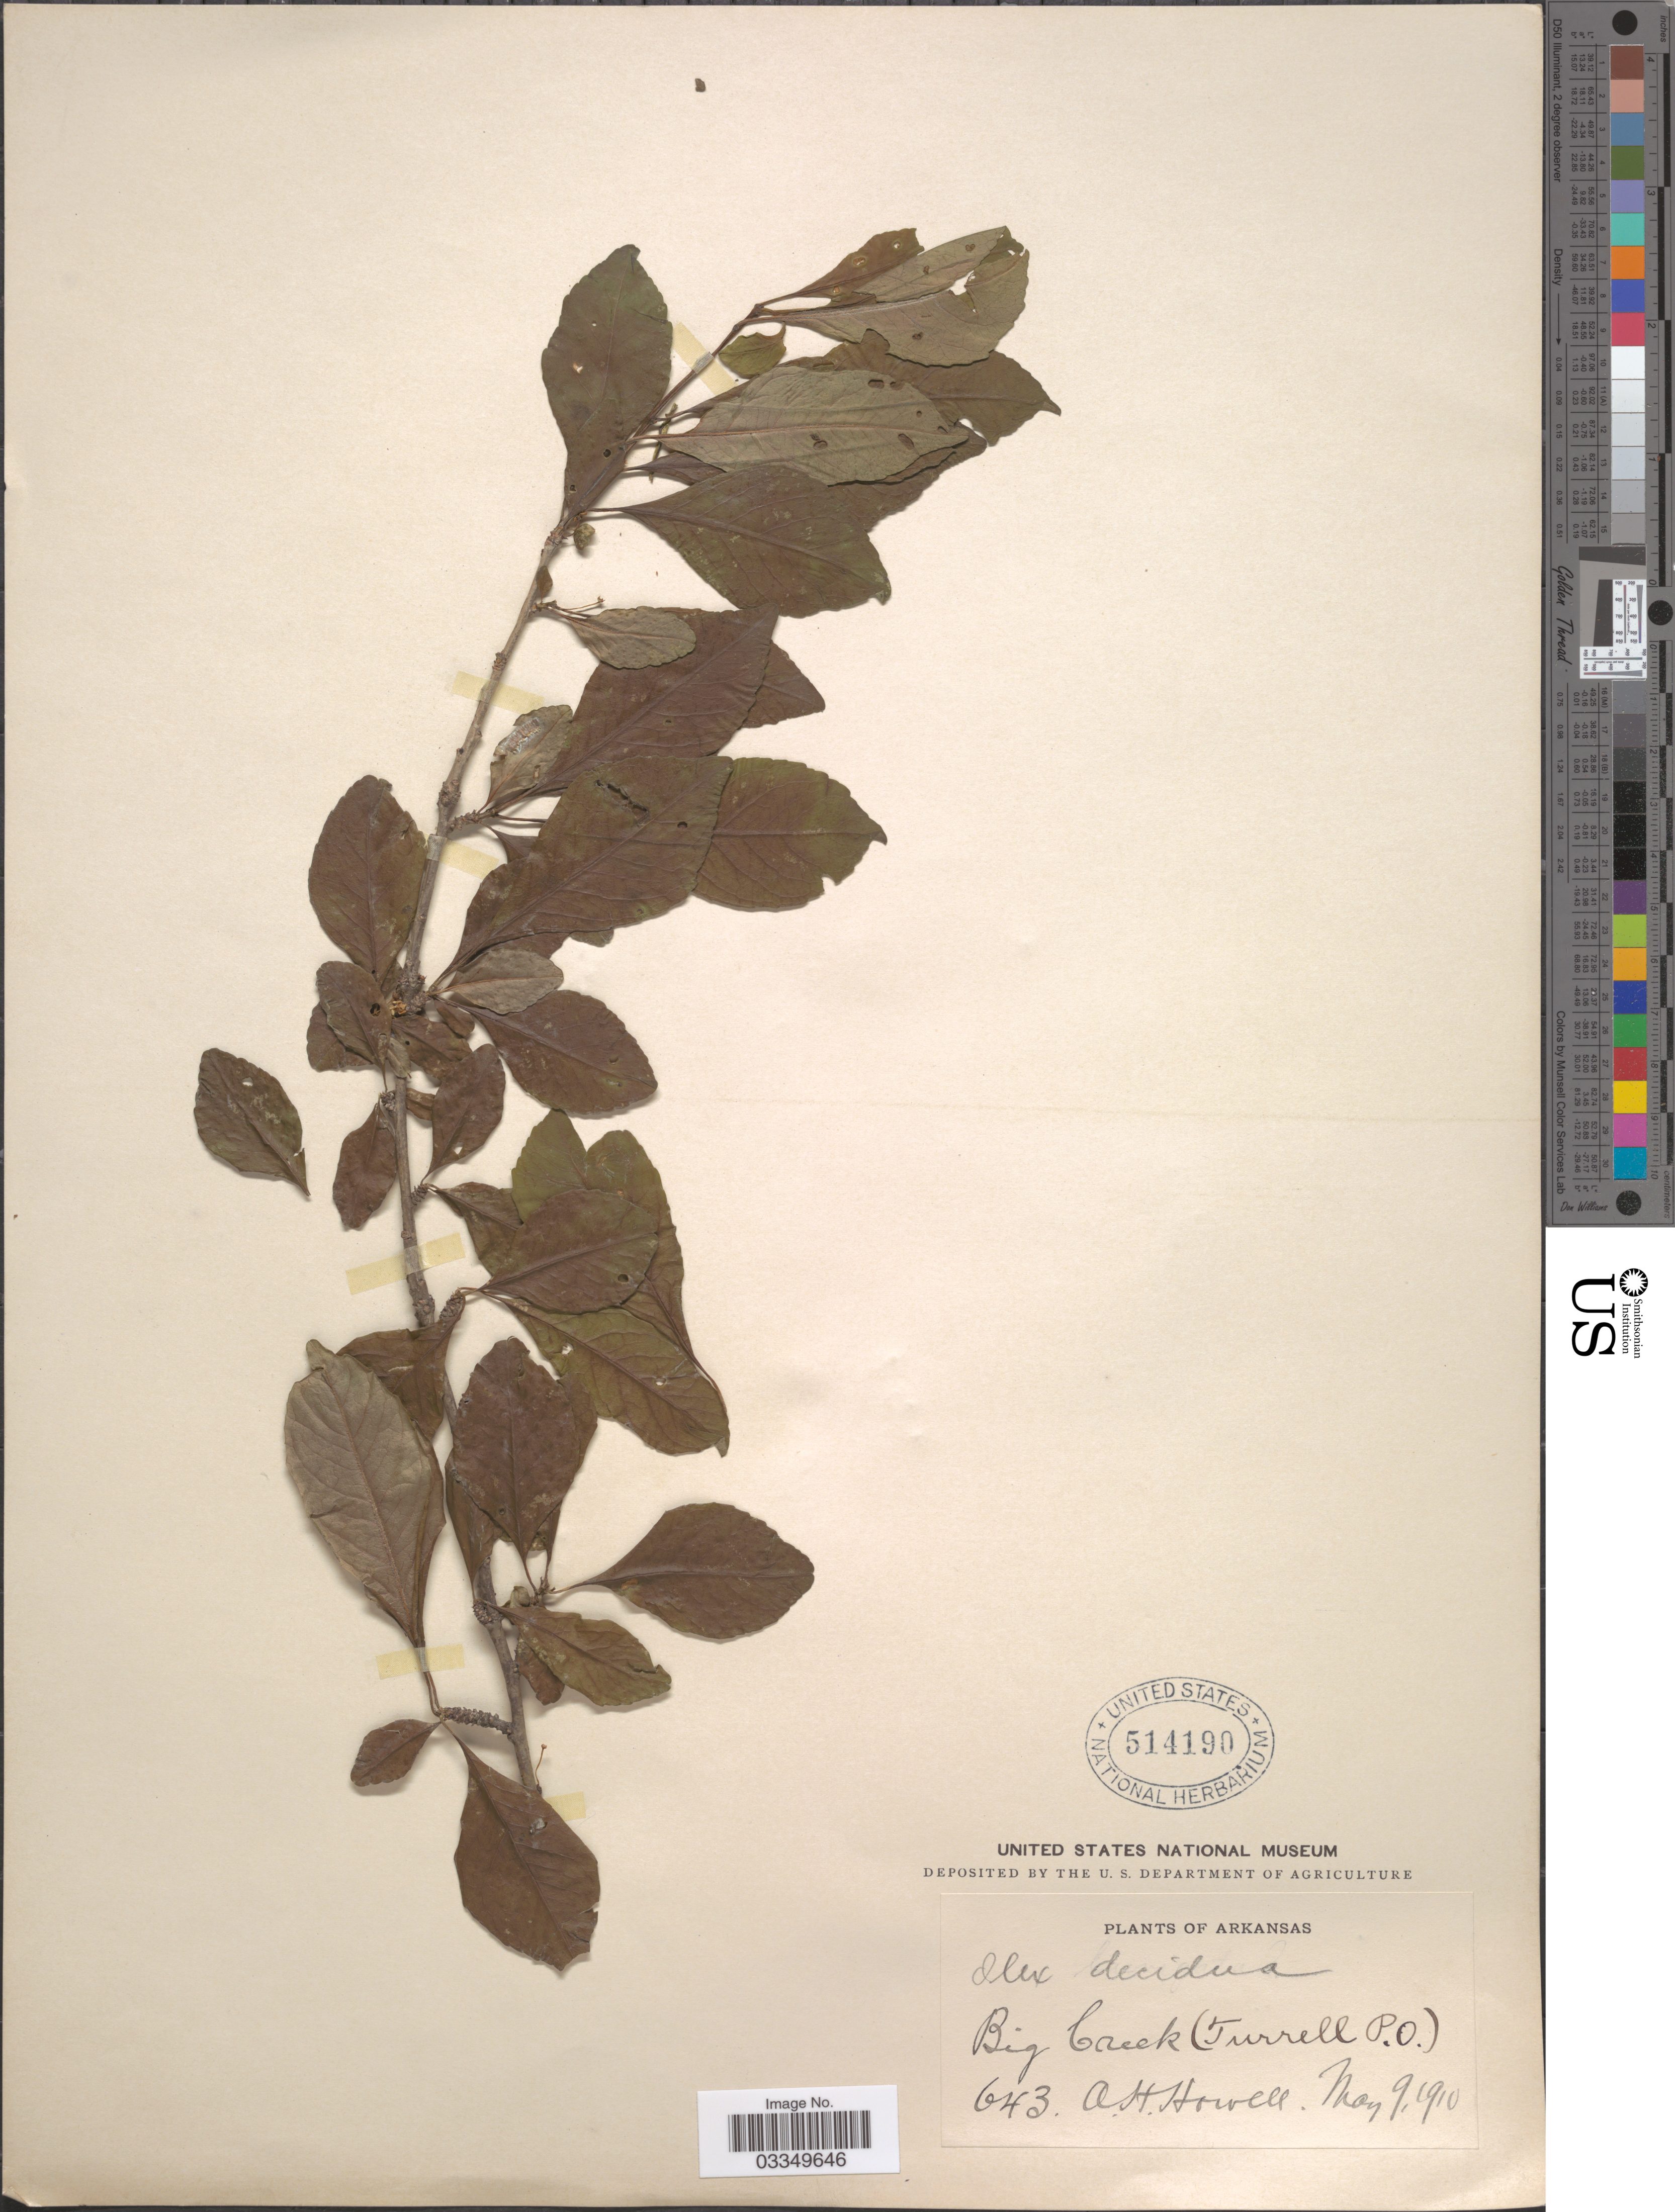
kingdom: Plantae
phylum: Tracheophyta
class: Magnoliopsida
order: Aquifoliales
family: Aquifoliaceae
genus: Ilex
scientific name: Ilex decidua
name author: Walter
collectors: A. Howell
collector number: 643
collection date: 1910-05-09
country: United States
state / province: Arkansas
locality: Big Break (Turrell P.O.).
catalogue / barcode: US 514190